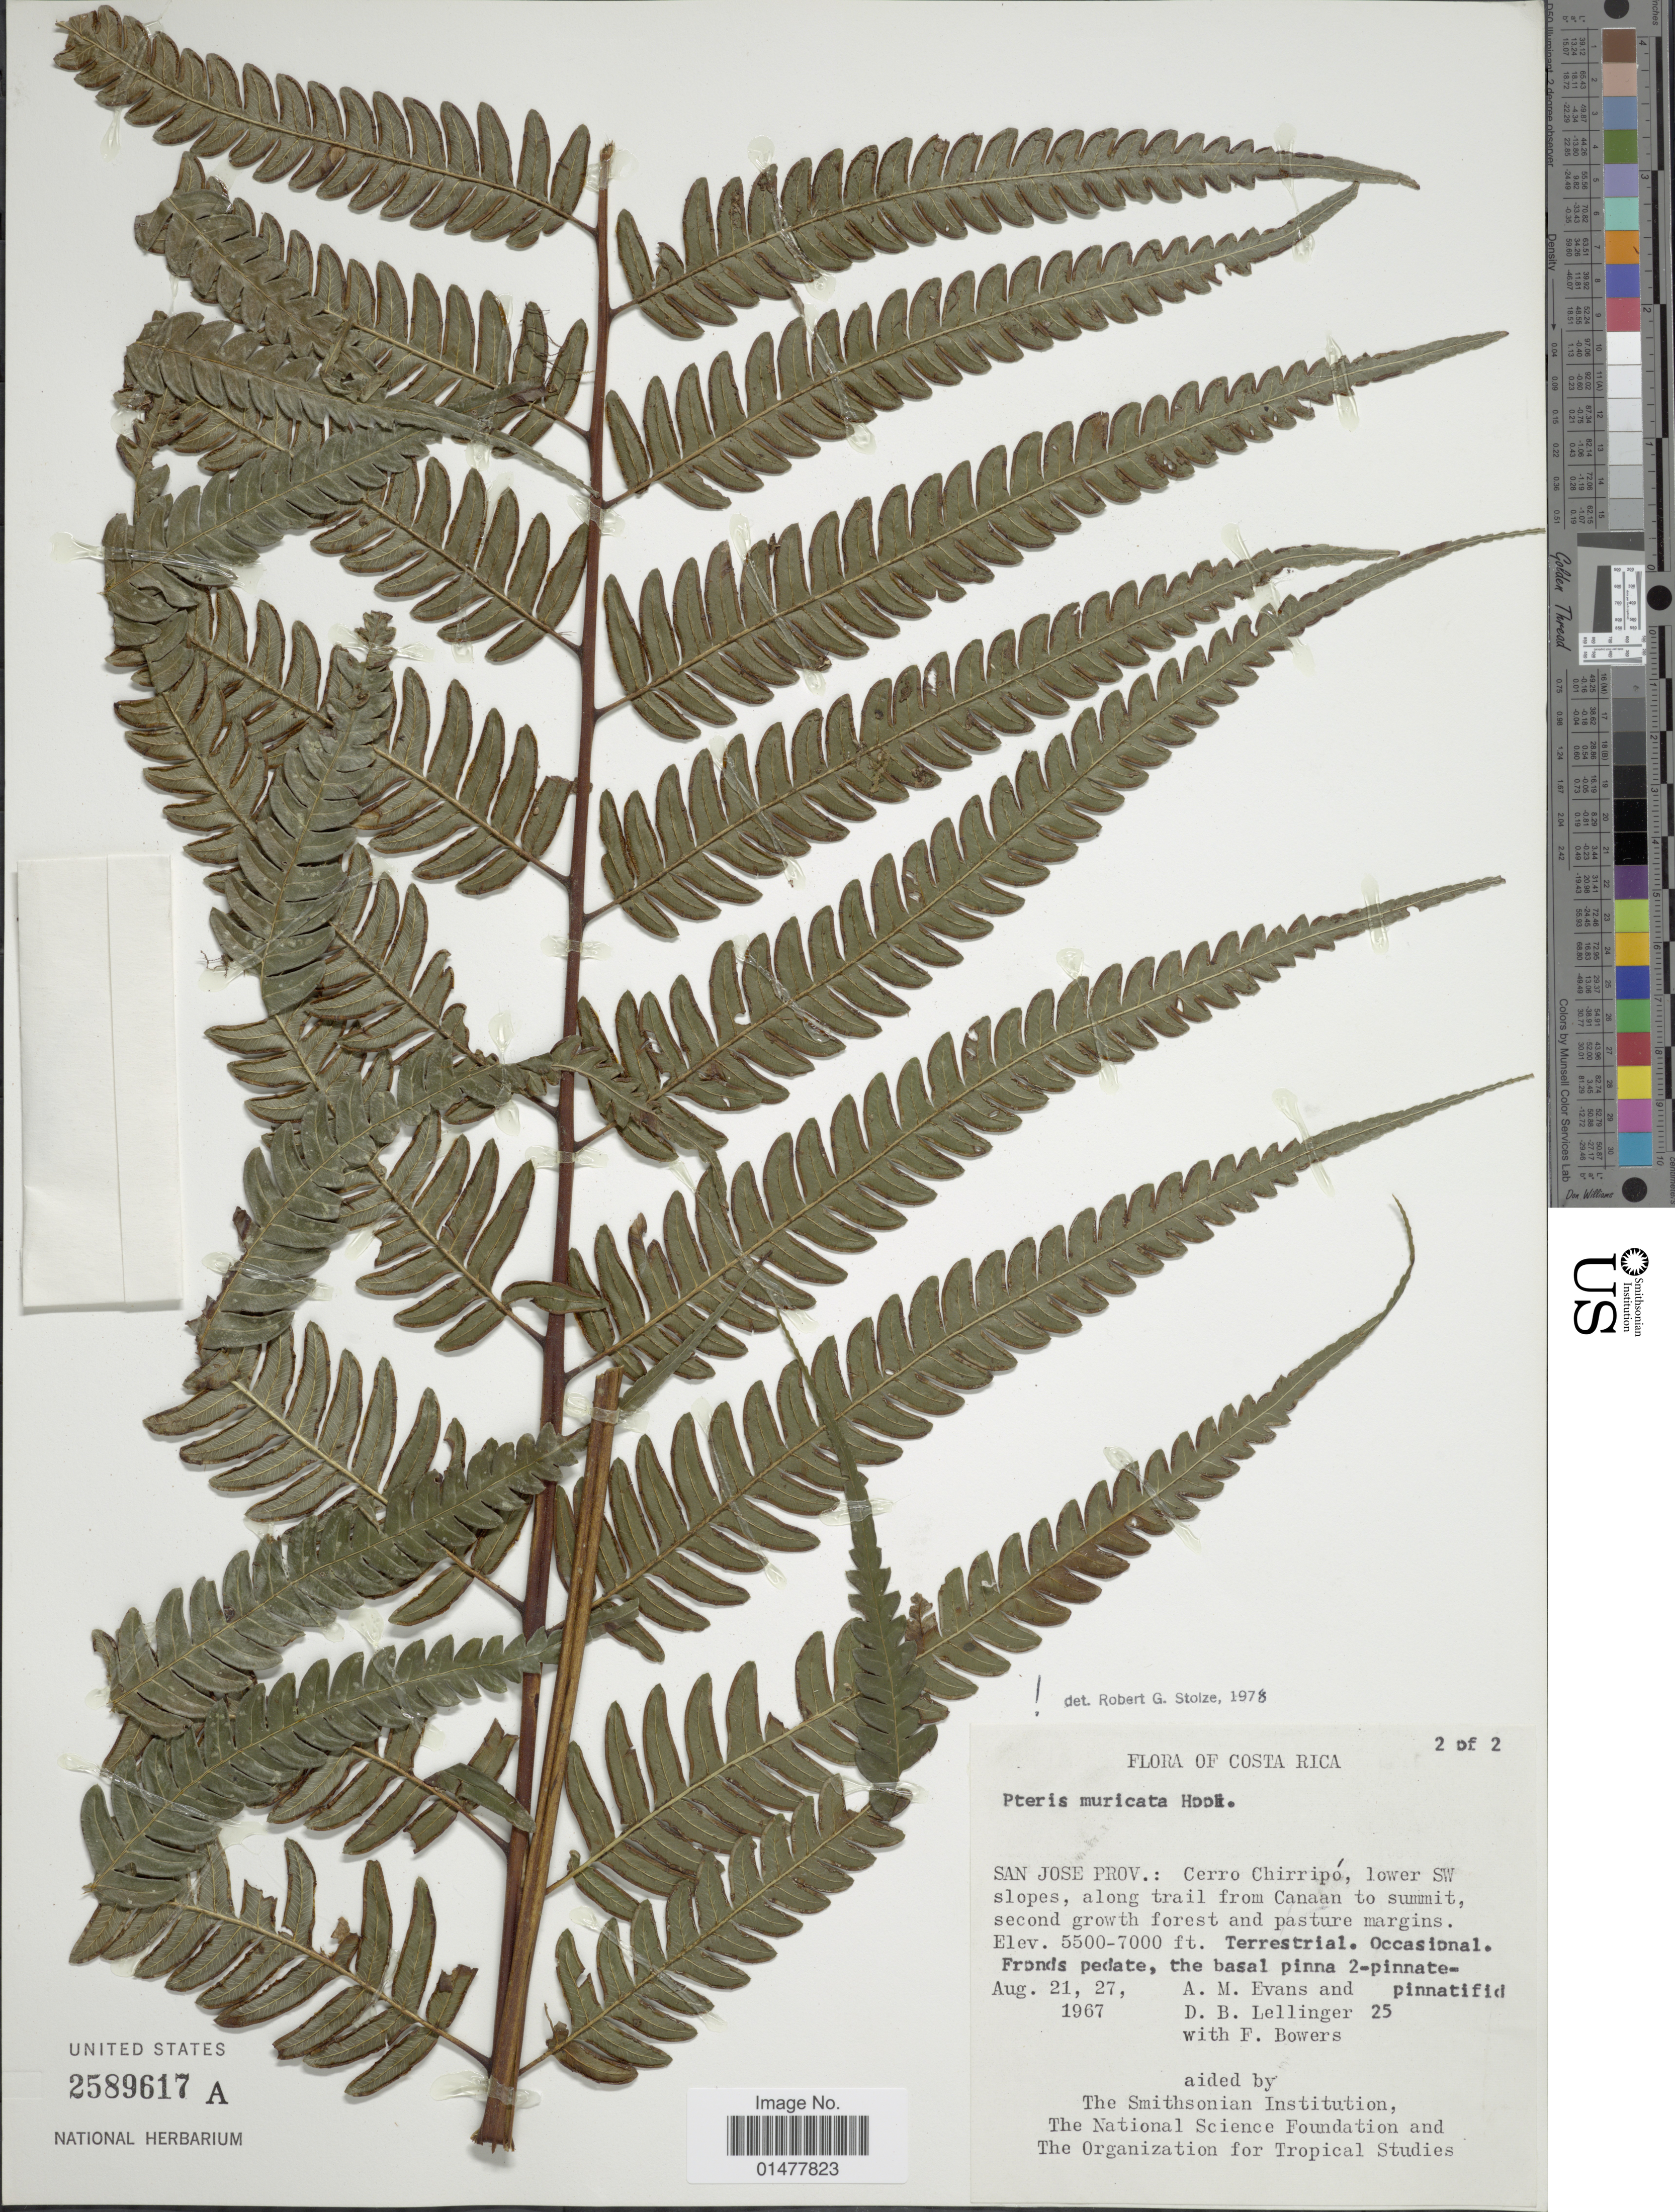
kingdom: Plantae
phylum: Tracheophyta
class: Polypodiopsida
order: Polypodiales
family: Pteridaceae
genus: Pteris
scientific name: Pteris muricata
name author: Rosenst.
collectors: A. M. Evans, D. B. Lellinger & F. Bowers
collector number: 25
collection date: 1967-08-21/1967-08-27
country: Costa Rica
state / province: San José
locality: Cerro Chirripó, lower SW slopes, along trail from Canaan to summit.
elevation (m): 1676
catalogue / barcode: US 2589617A